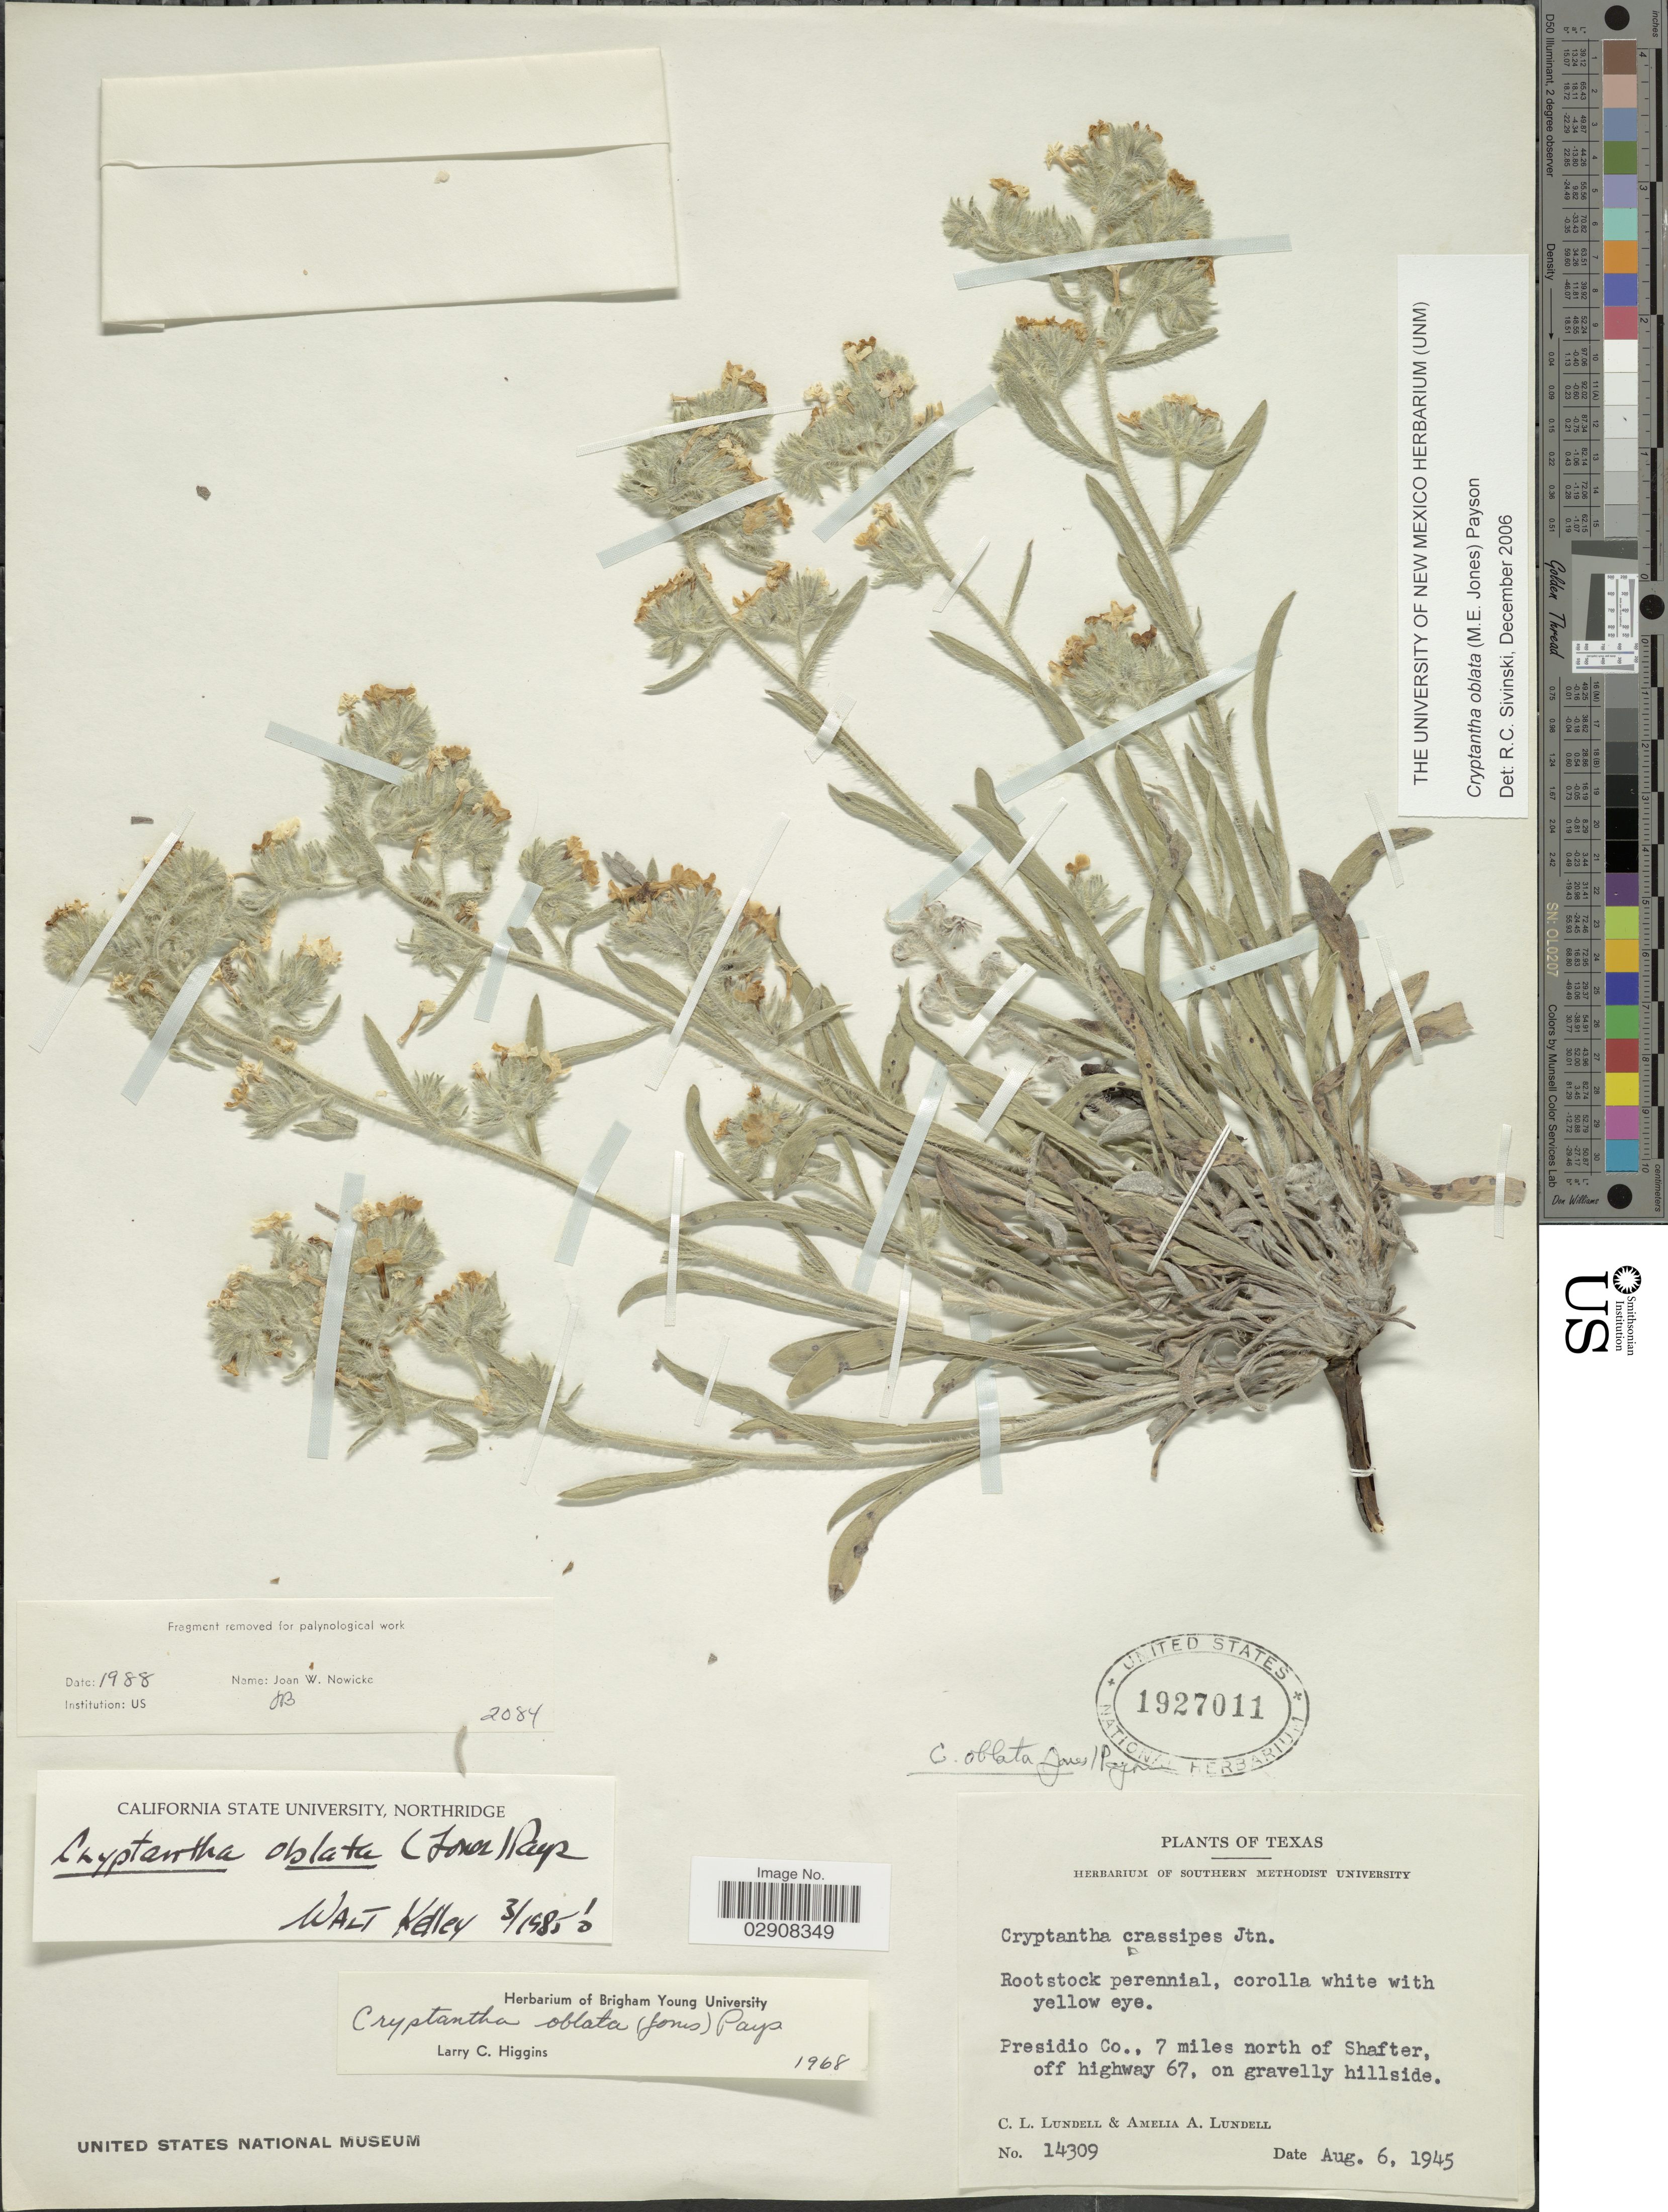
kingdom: Plantae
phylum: Tracheophyta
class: Magnoliopsida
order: Boraginales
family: Boraginaceae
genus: Cryptantha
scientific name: Cryptantha oblata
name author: (M.E. Jones) Payson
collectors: C. L. Lundell & A. A. Lundell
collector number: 14309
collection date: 1945-08-06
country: United States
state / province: Texas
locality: Presidio Co., 7 miles north of Shafter, off highway 67, on gravelly hillside.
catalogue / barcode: US 1927011